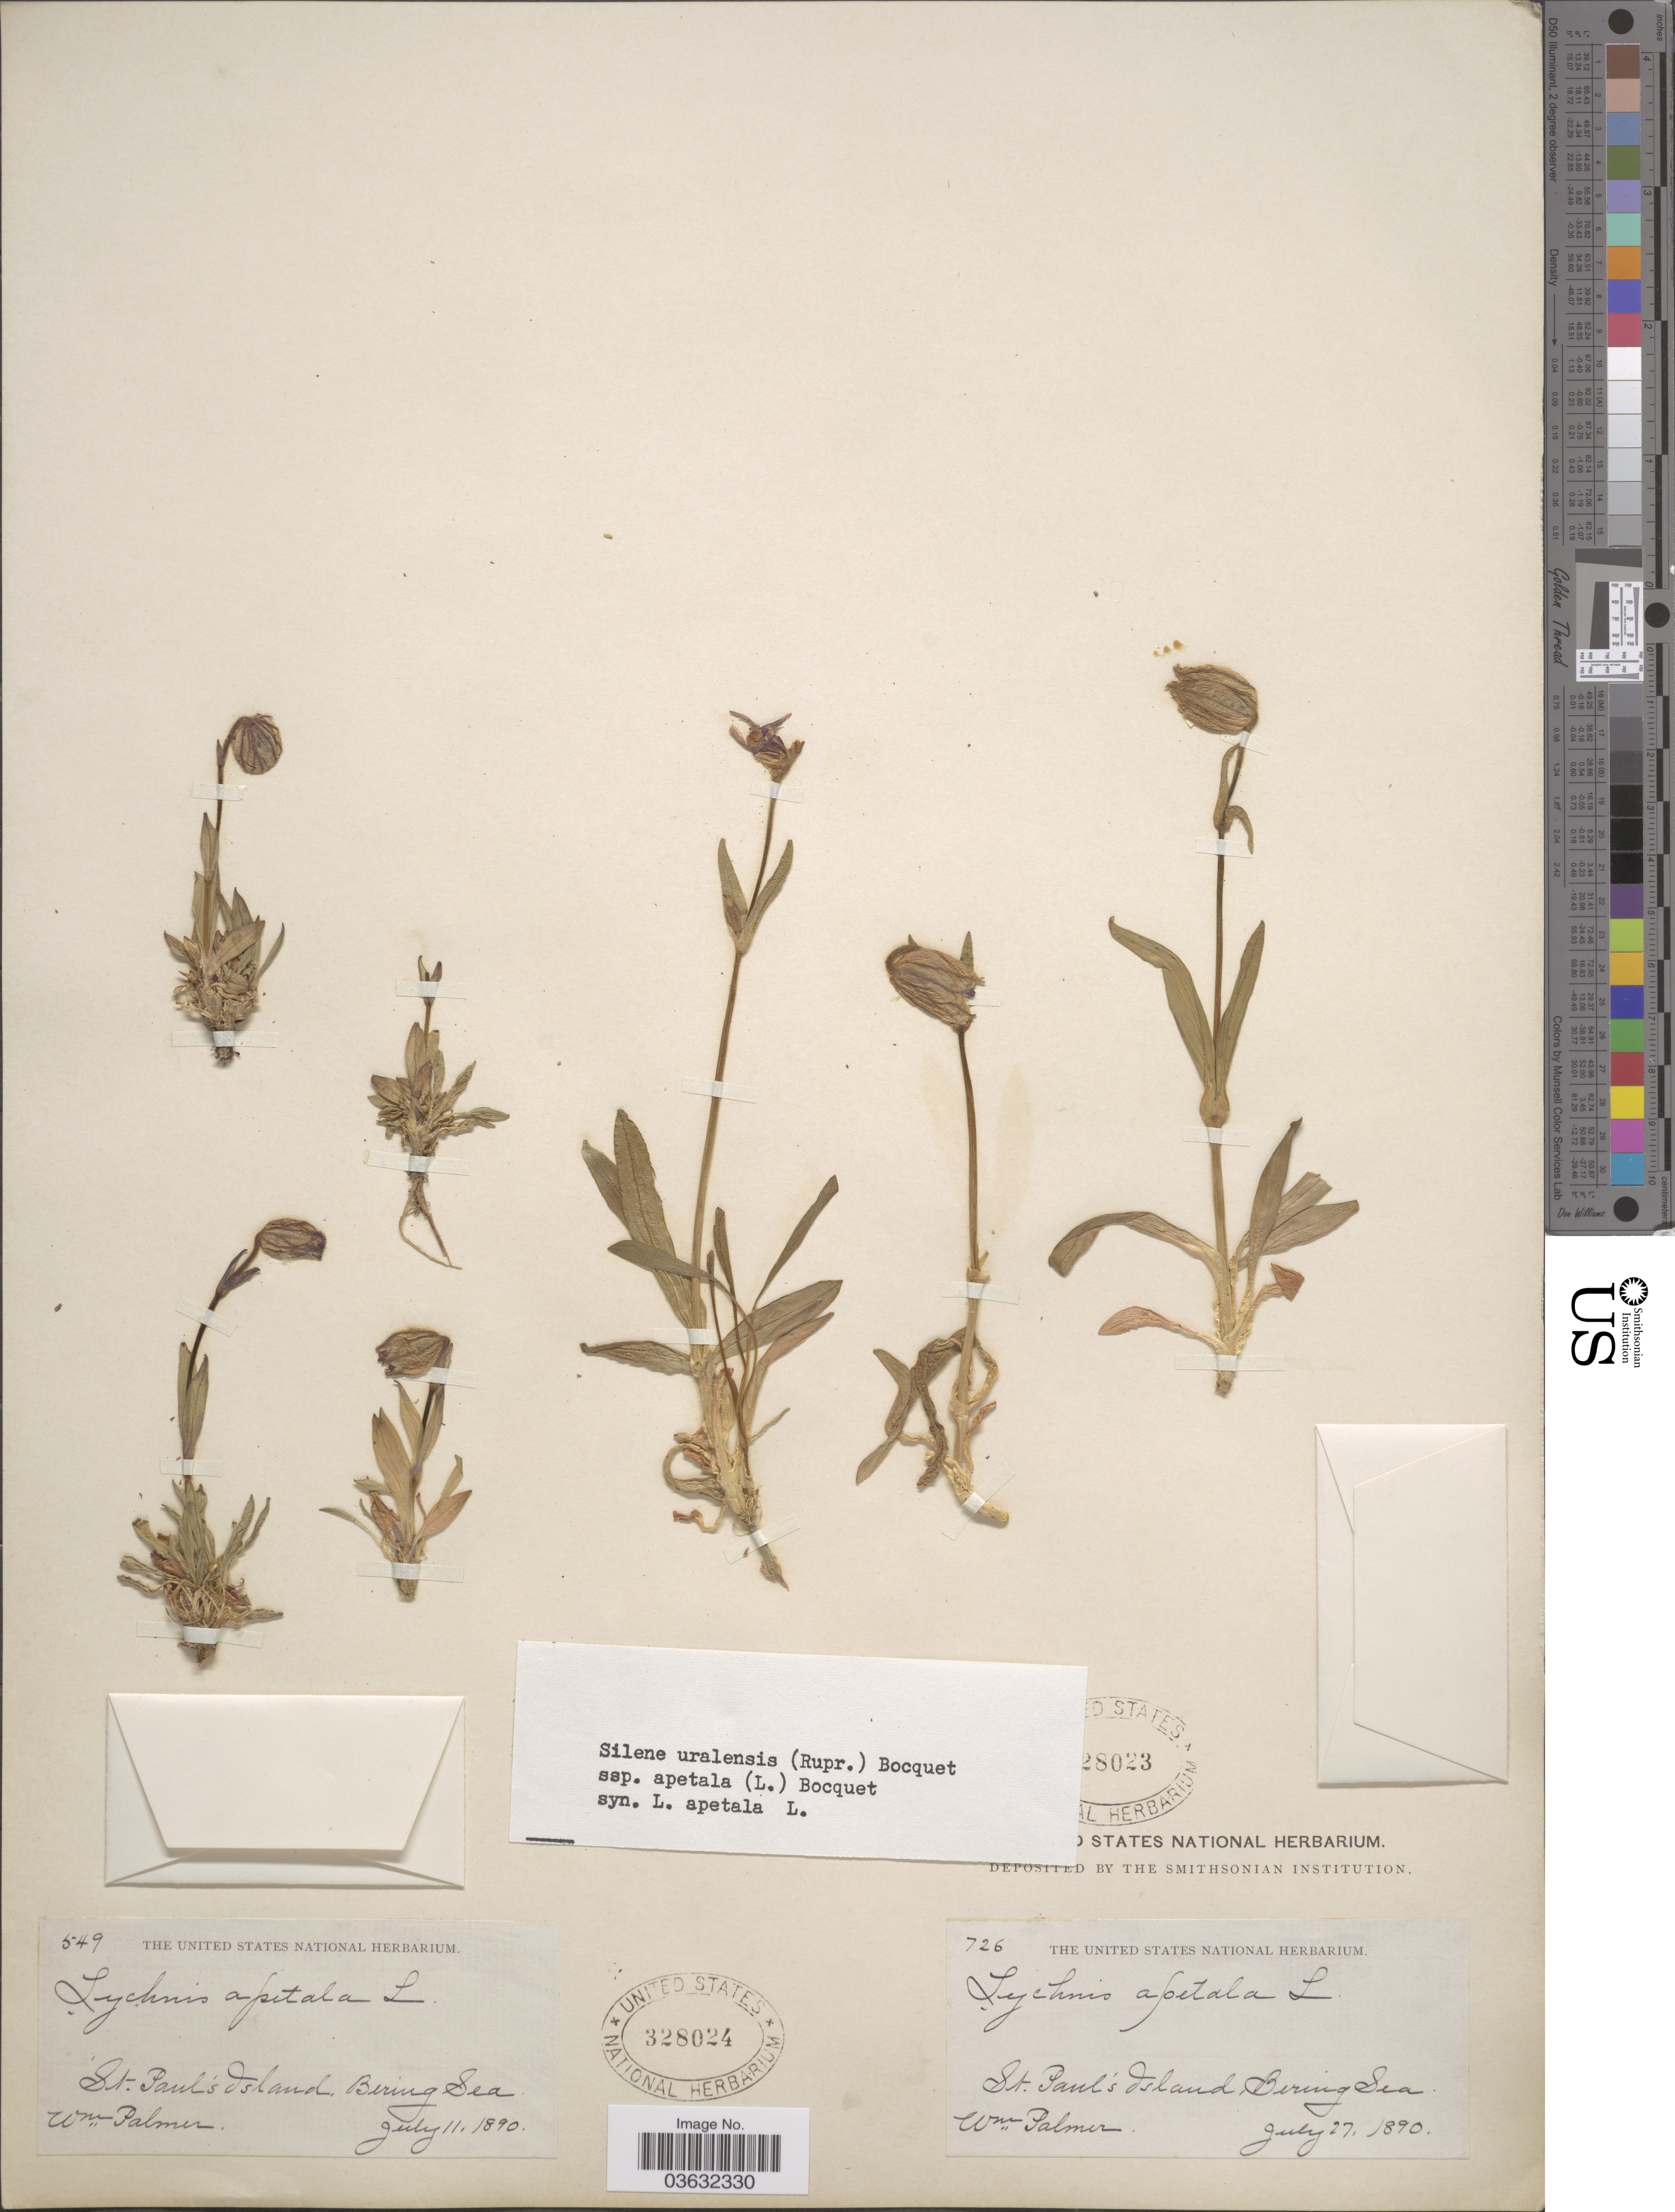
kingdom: Plantae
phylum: Tracheophyta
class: Magnoliopsida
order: Caryophyllales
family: Caryophyllaceae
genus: Silene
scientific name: Silene uralensis subsp. apetala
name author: (L.) Bocquet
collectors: W. Palmer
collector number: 549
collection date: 1890-07-11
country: United States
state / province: Alaska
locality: St. Paul's Island, Bering Sea.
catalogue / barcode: US 328024-2